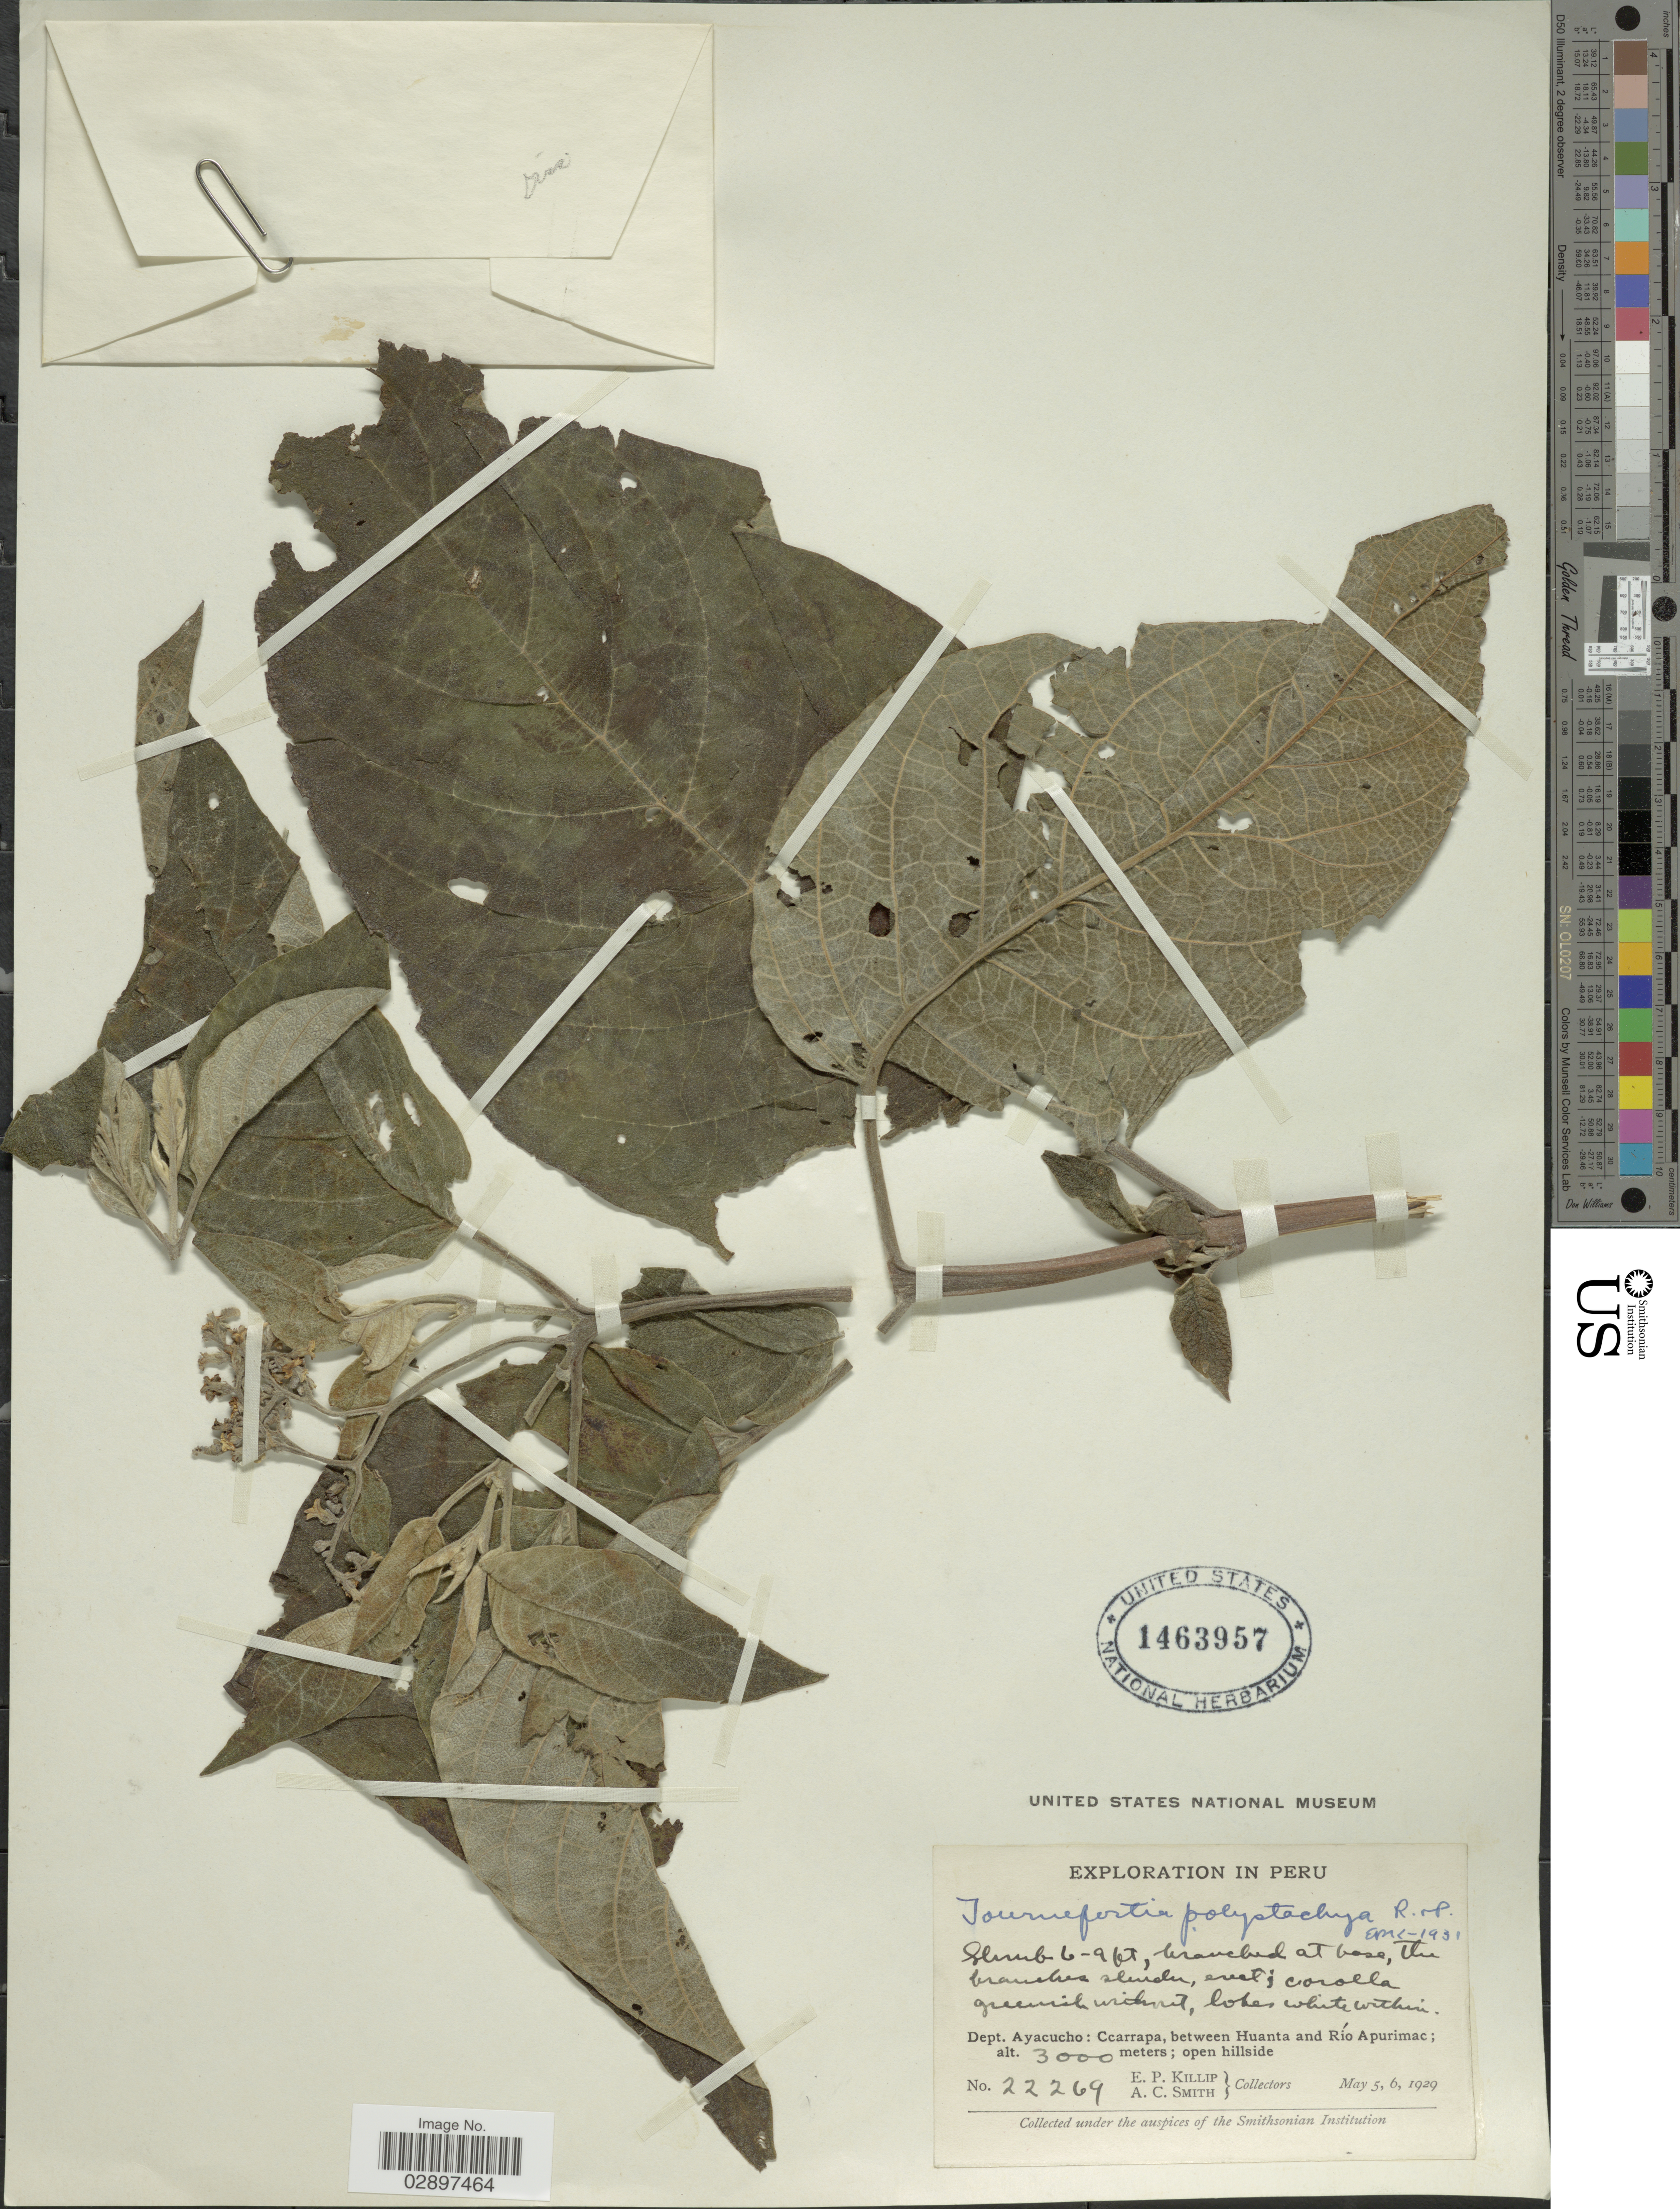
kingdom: Plantae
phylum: Tracheophyta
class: Magnoliopsida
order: Boraginales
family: Heliotropiaceae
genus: Tournefortia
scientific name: Tournefortia polystachya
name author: Ruiz & Pav.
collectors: E. P. Killip & A. C. Smith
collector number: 22269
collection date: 1929-05-05/1929-05-06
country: Peru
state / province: Ayacucho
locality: Dept. Ayacucho: Ccarrapa, between Huanta and Río Apurimac.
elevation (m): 3000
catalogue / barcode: US 1463957